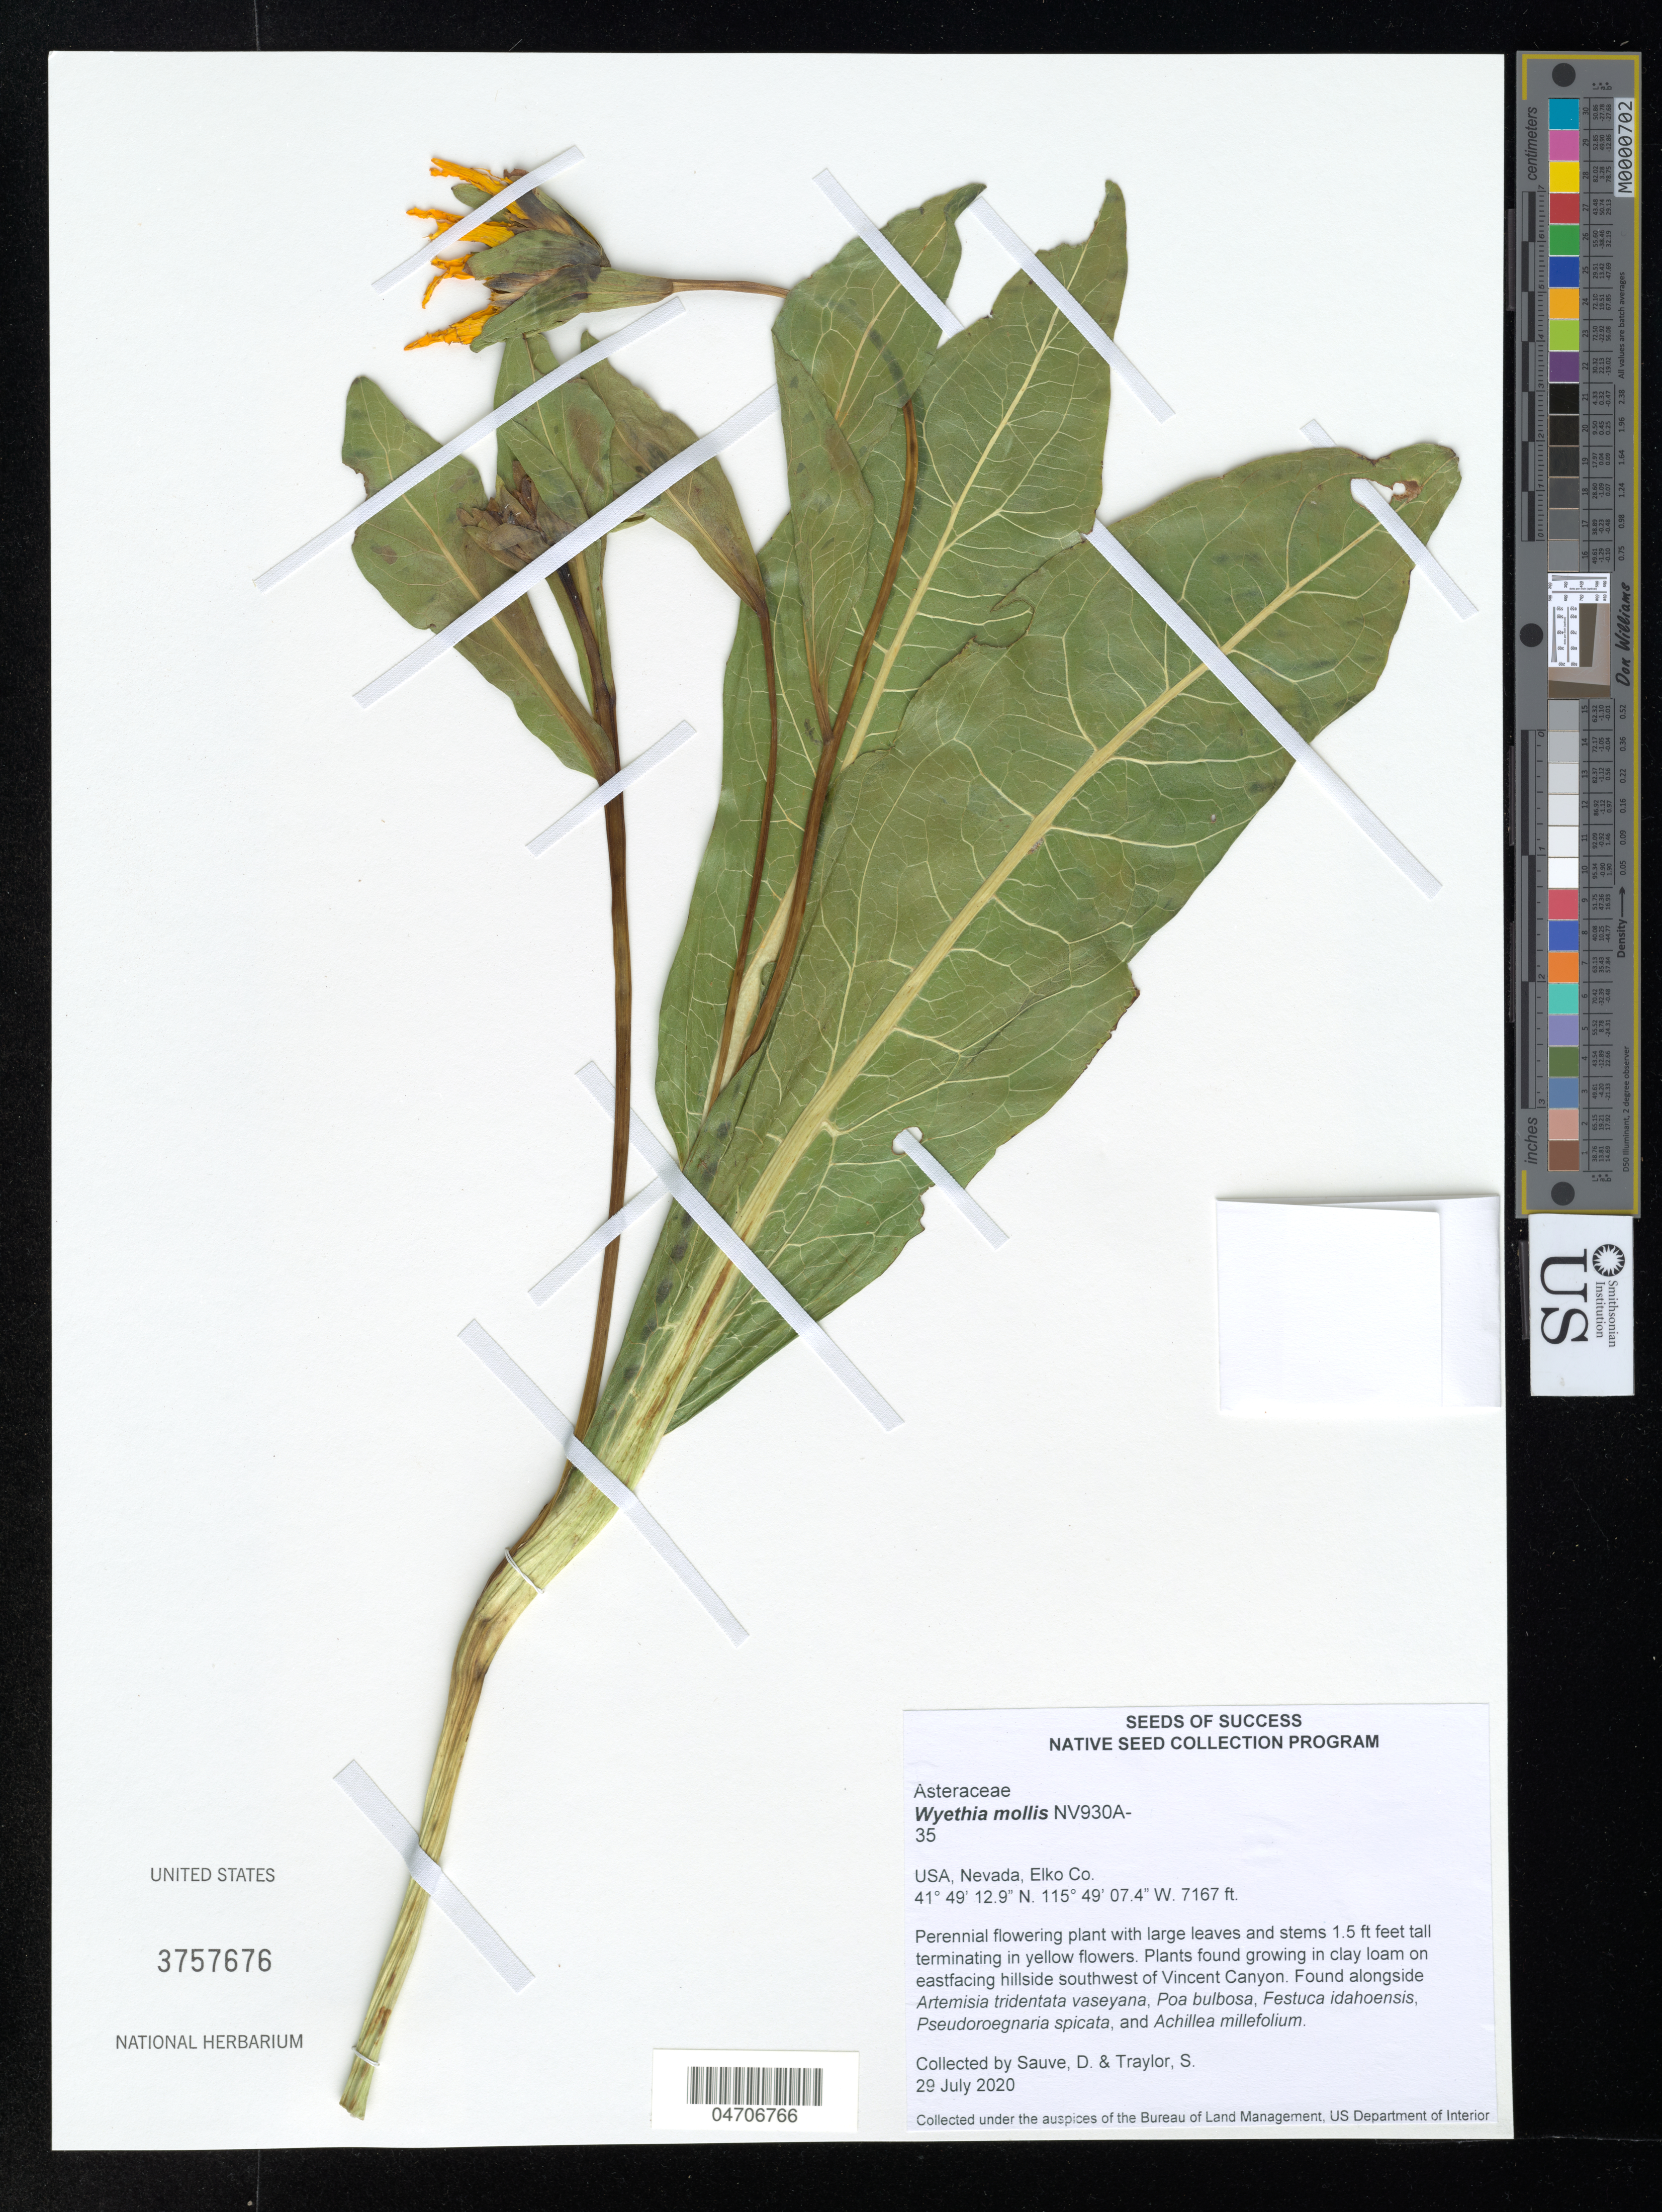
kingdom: Plantae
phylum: Tracheophyta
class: Magnoliopsida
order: Asterales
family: Asteraceae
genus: Wyethia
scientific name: Wyethia mollis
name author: A. Gray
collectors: D. Sauve & J. Whitlock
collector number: NV930A-35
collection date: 2020-07-29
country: United States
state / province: Nevada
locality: Elko Co. On eastfacing hillside southwest of Vincent Canyon.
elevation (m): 2185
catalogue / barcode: US 3757676